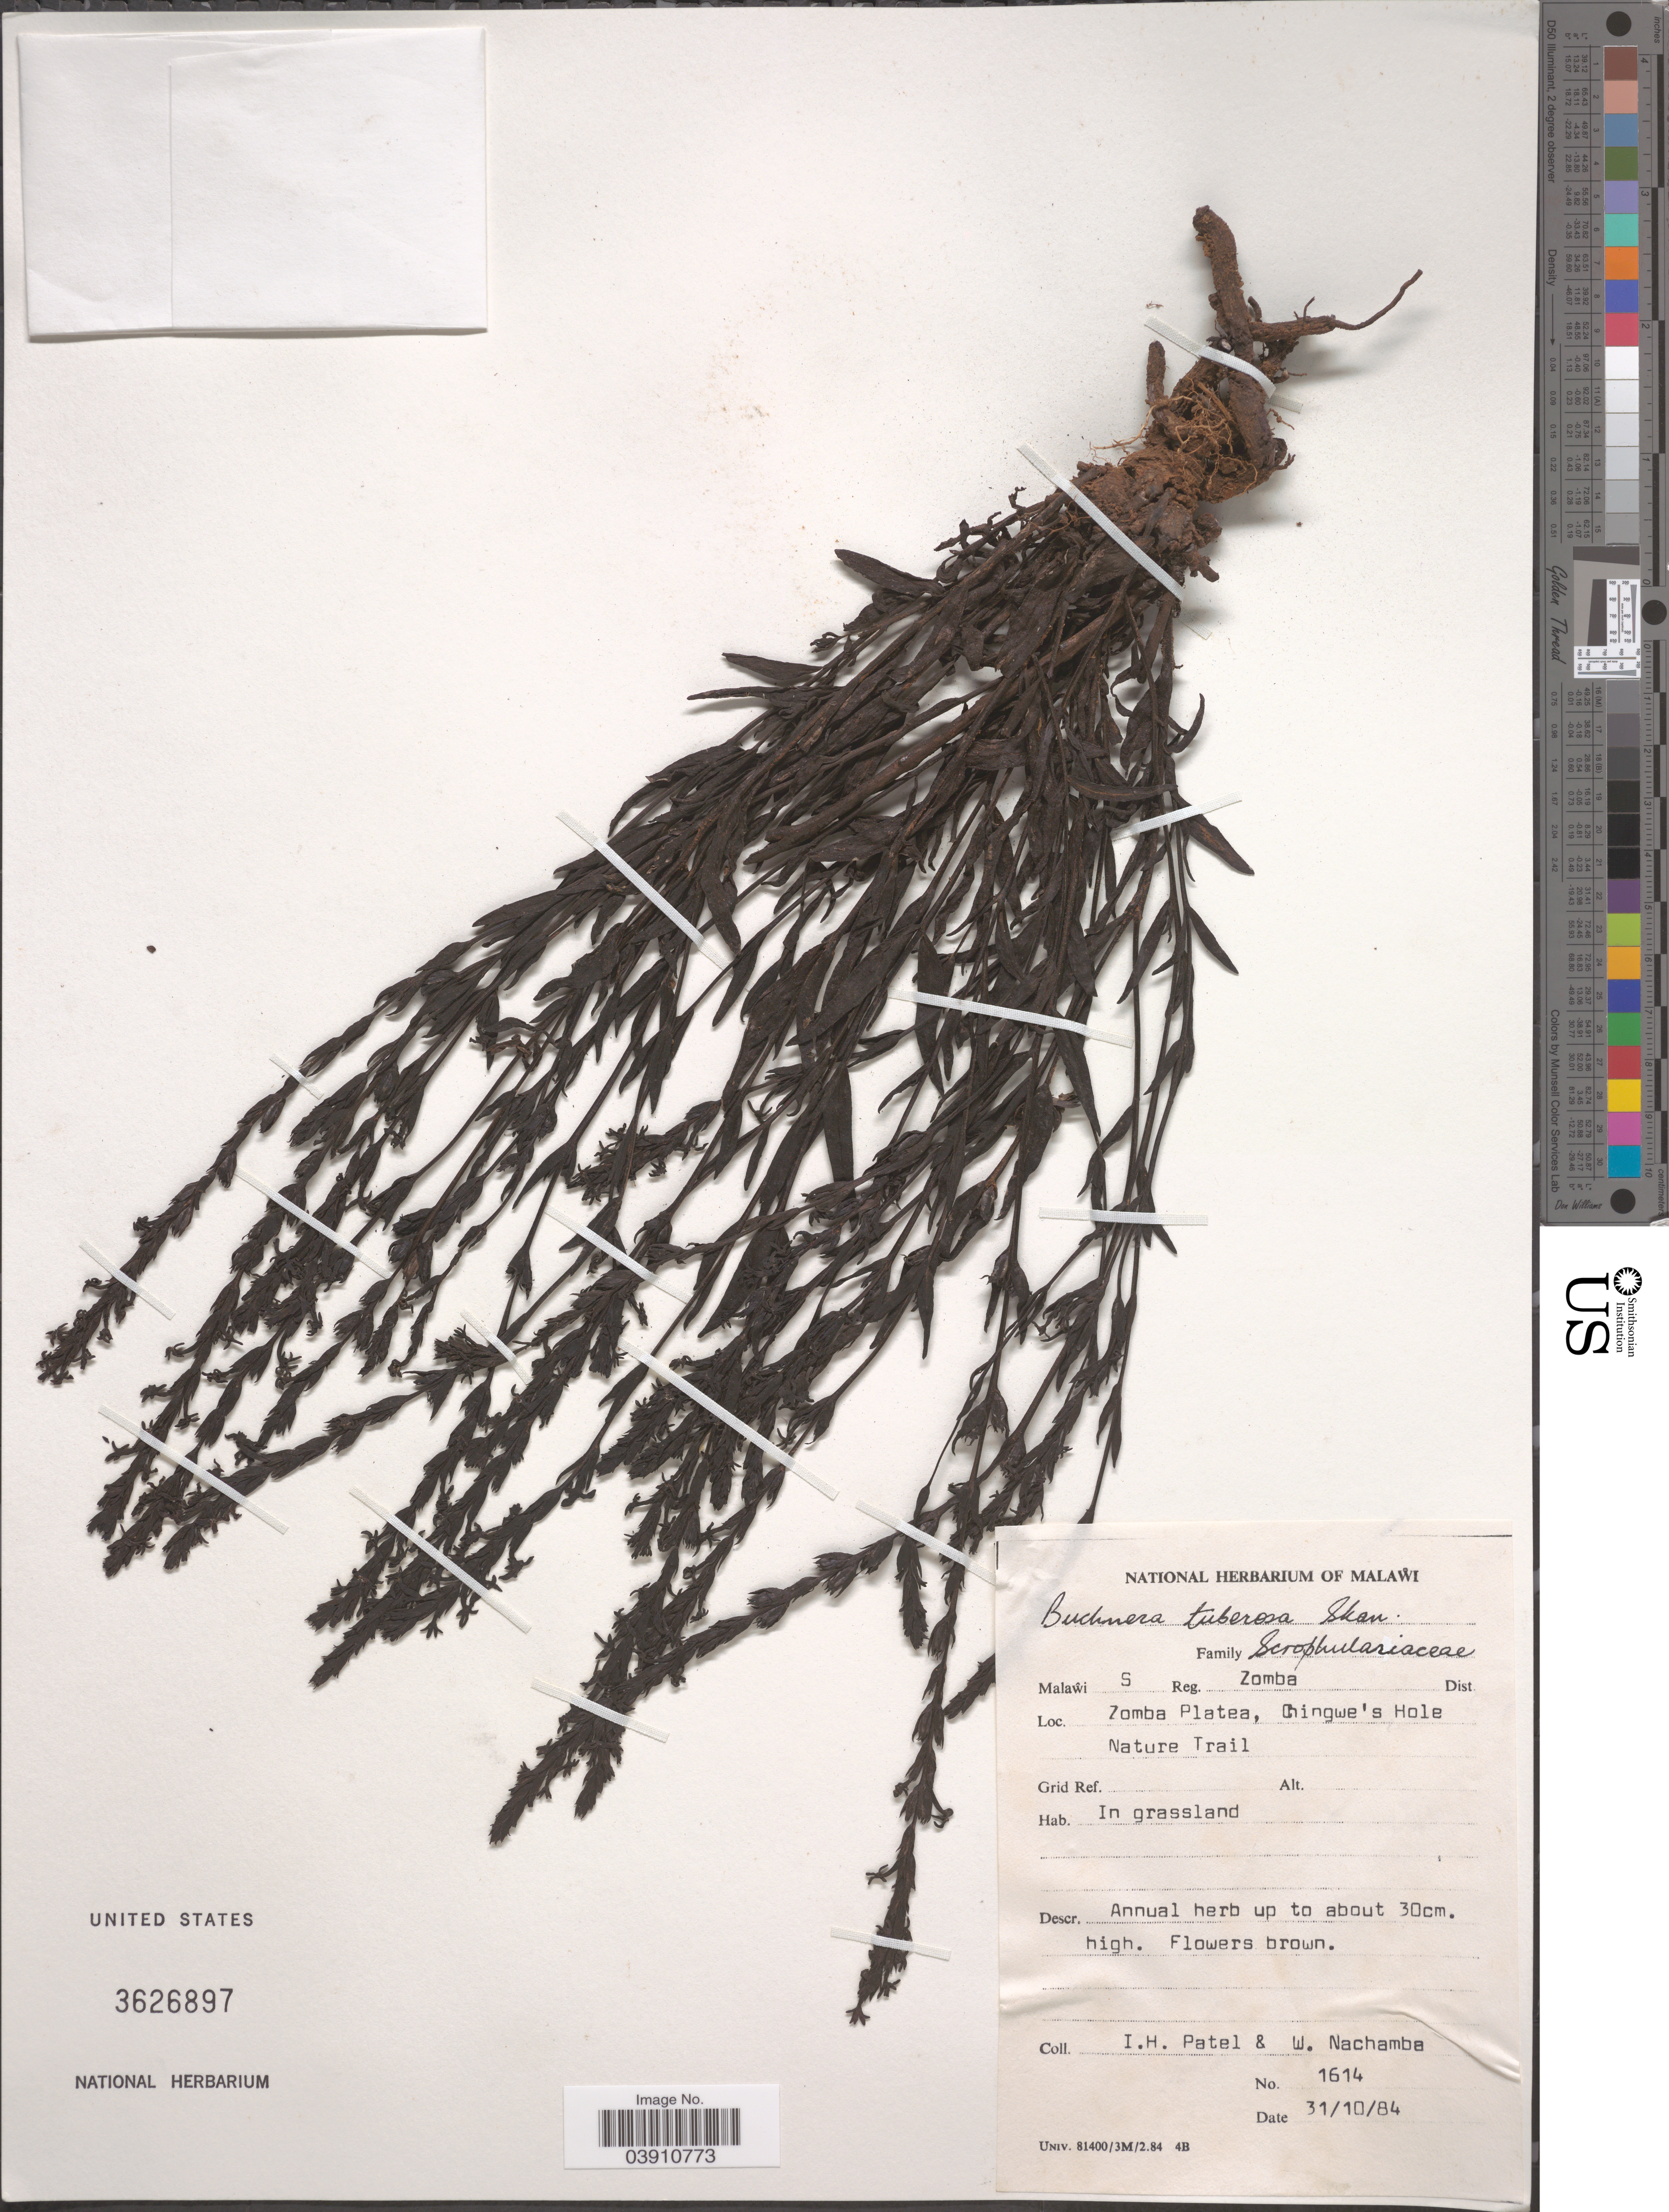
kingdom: Plantae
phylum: Tracheophyta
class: Magnoliopsida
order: Lamiales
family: Orobanchaceae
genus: Buchnera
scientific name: Buchnera tuberosa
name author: Skan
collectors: I. Patel & W. Nachamba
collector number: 1614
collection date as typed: Transcribed d/m/y: 31/10/84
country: Malawi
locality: Malawi S Reg. Zomba Dist. Zomba Plateau, Chingwe's Hole. Nature Trail.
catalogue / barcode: US 3626897